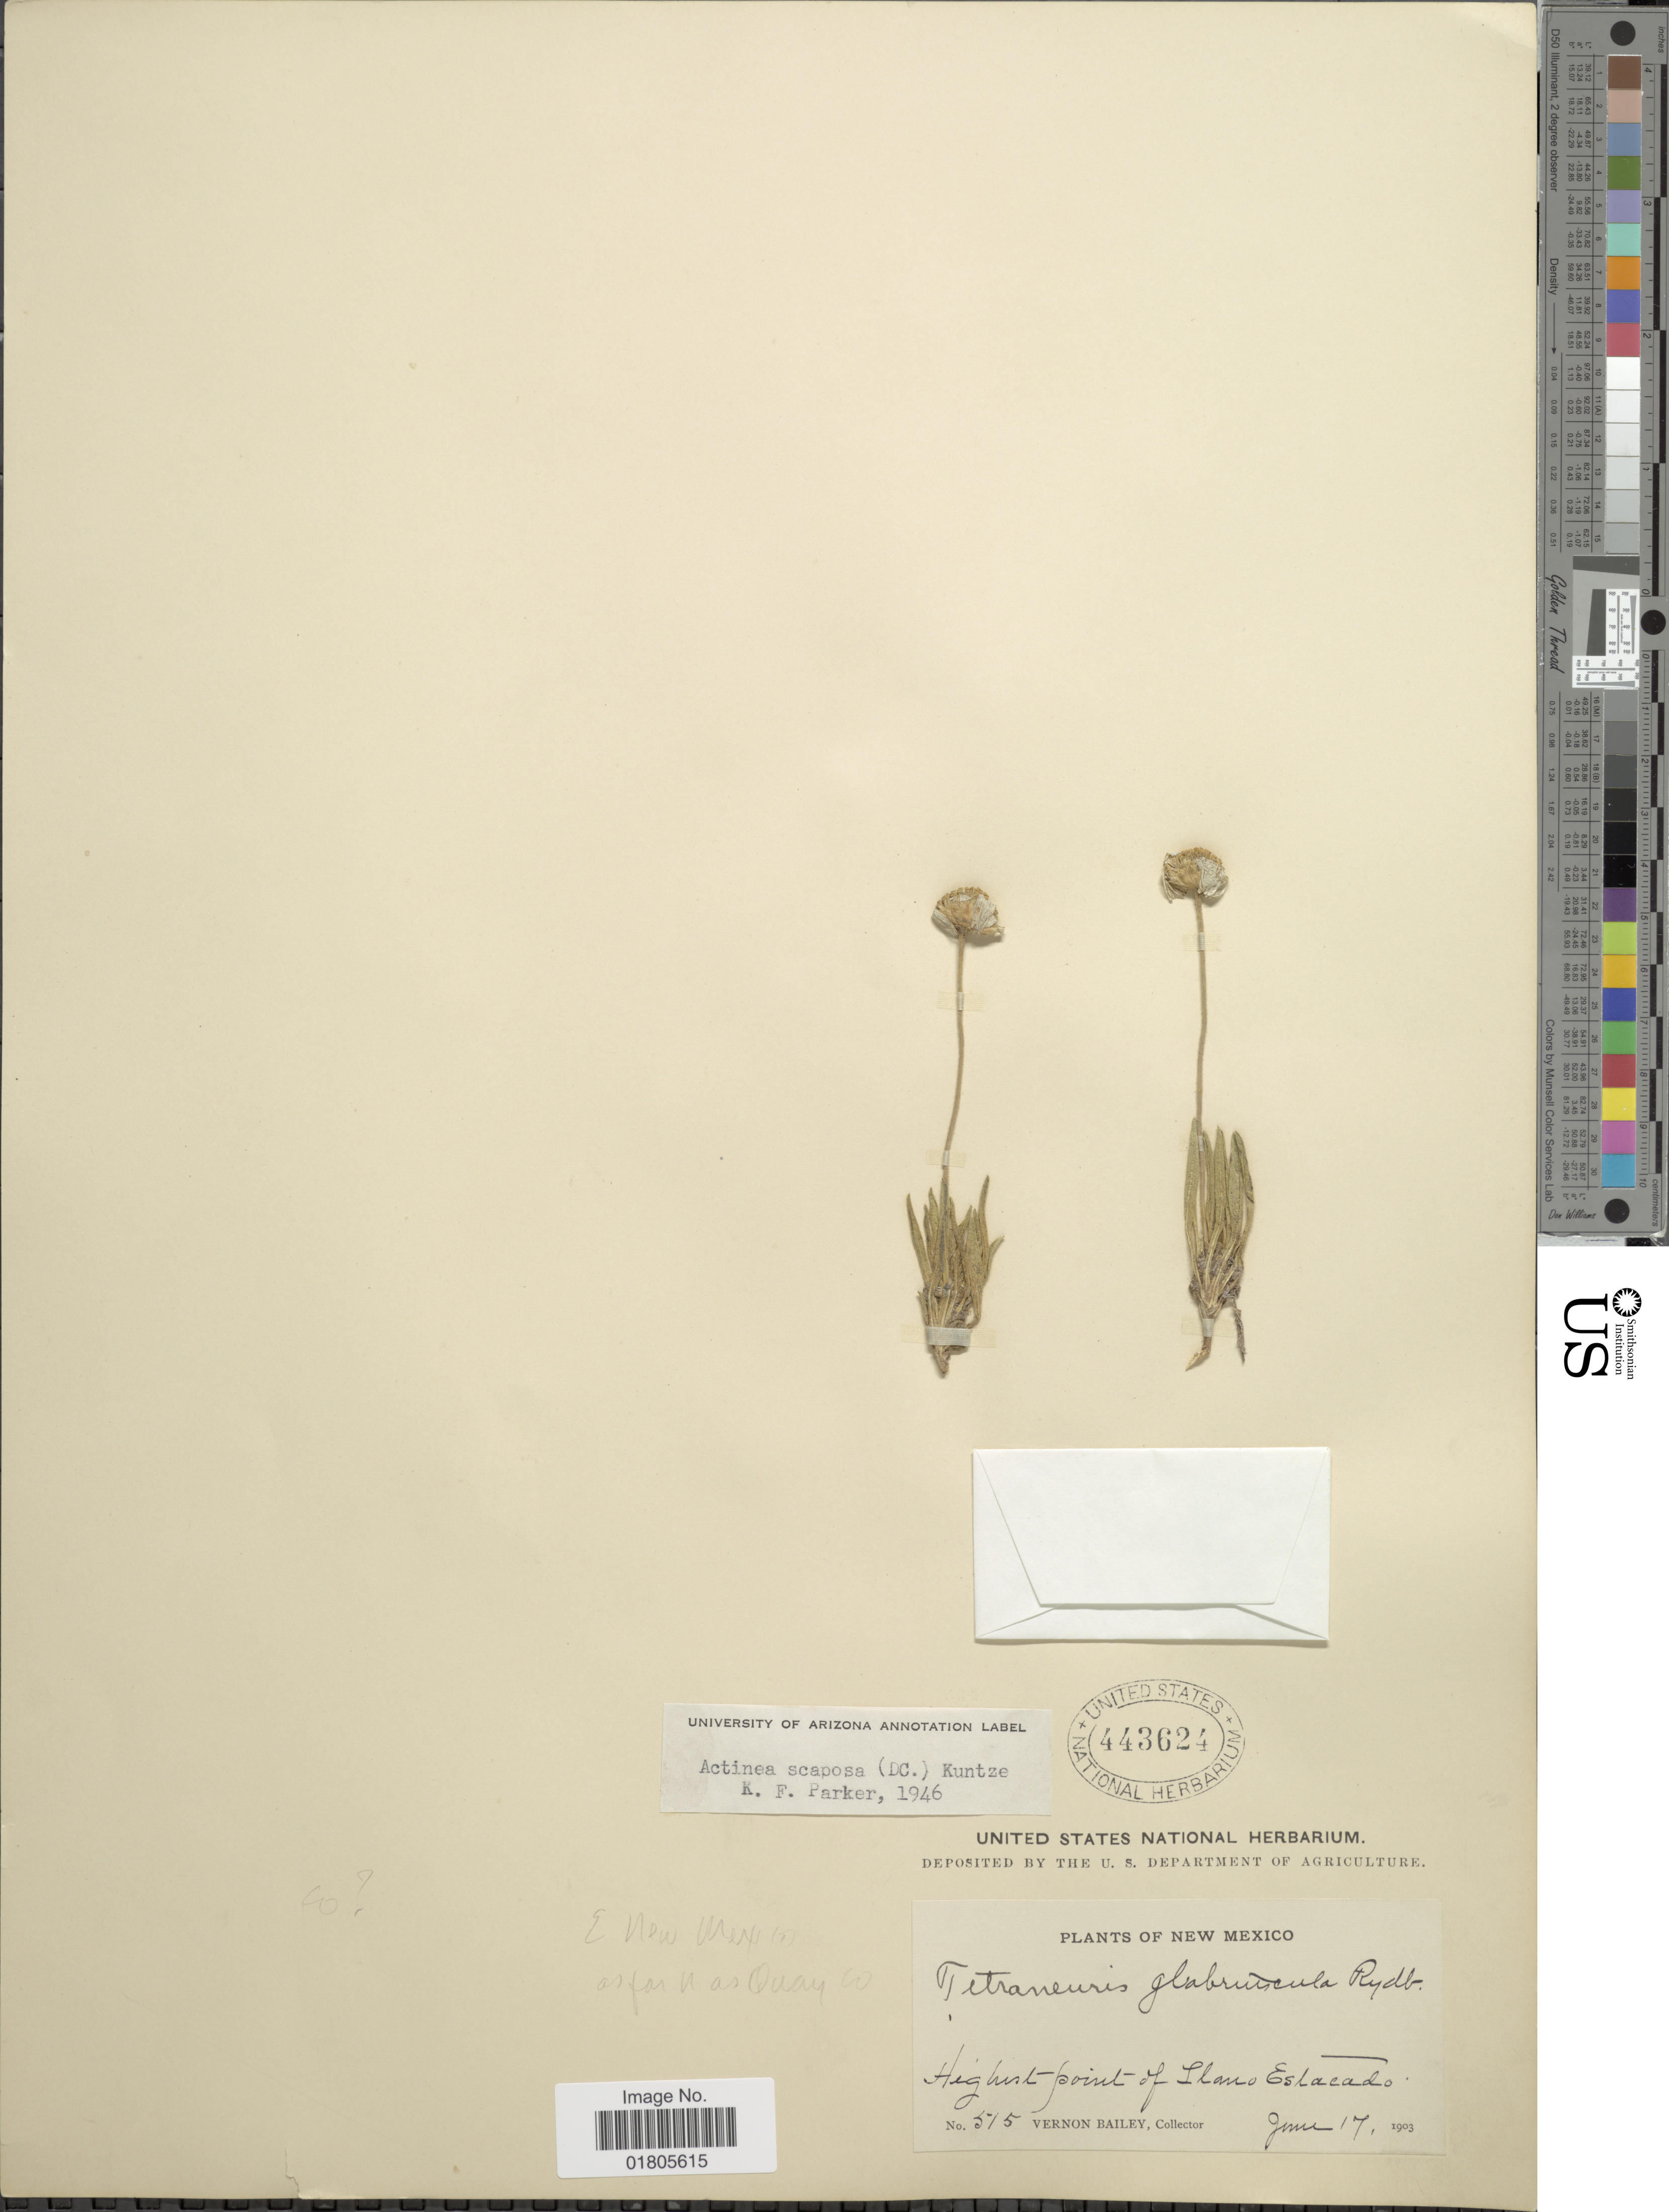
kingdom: Plantae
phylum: Tracheophyta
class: Magnoliopsida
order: Asterales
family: Asteraceae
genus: Actinea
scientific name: Actinea scaposa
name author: (DC.) Kuntze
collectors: V. O. Bailey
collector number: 575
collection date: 1903-06-17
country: United States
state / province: New Mexico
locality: Highest point of Ilano Estacado as far as Quay Co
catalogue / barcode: US 443624